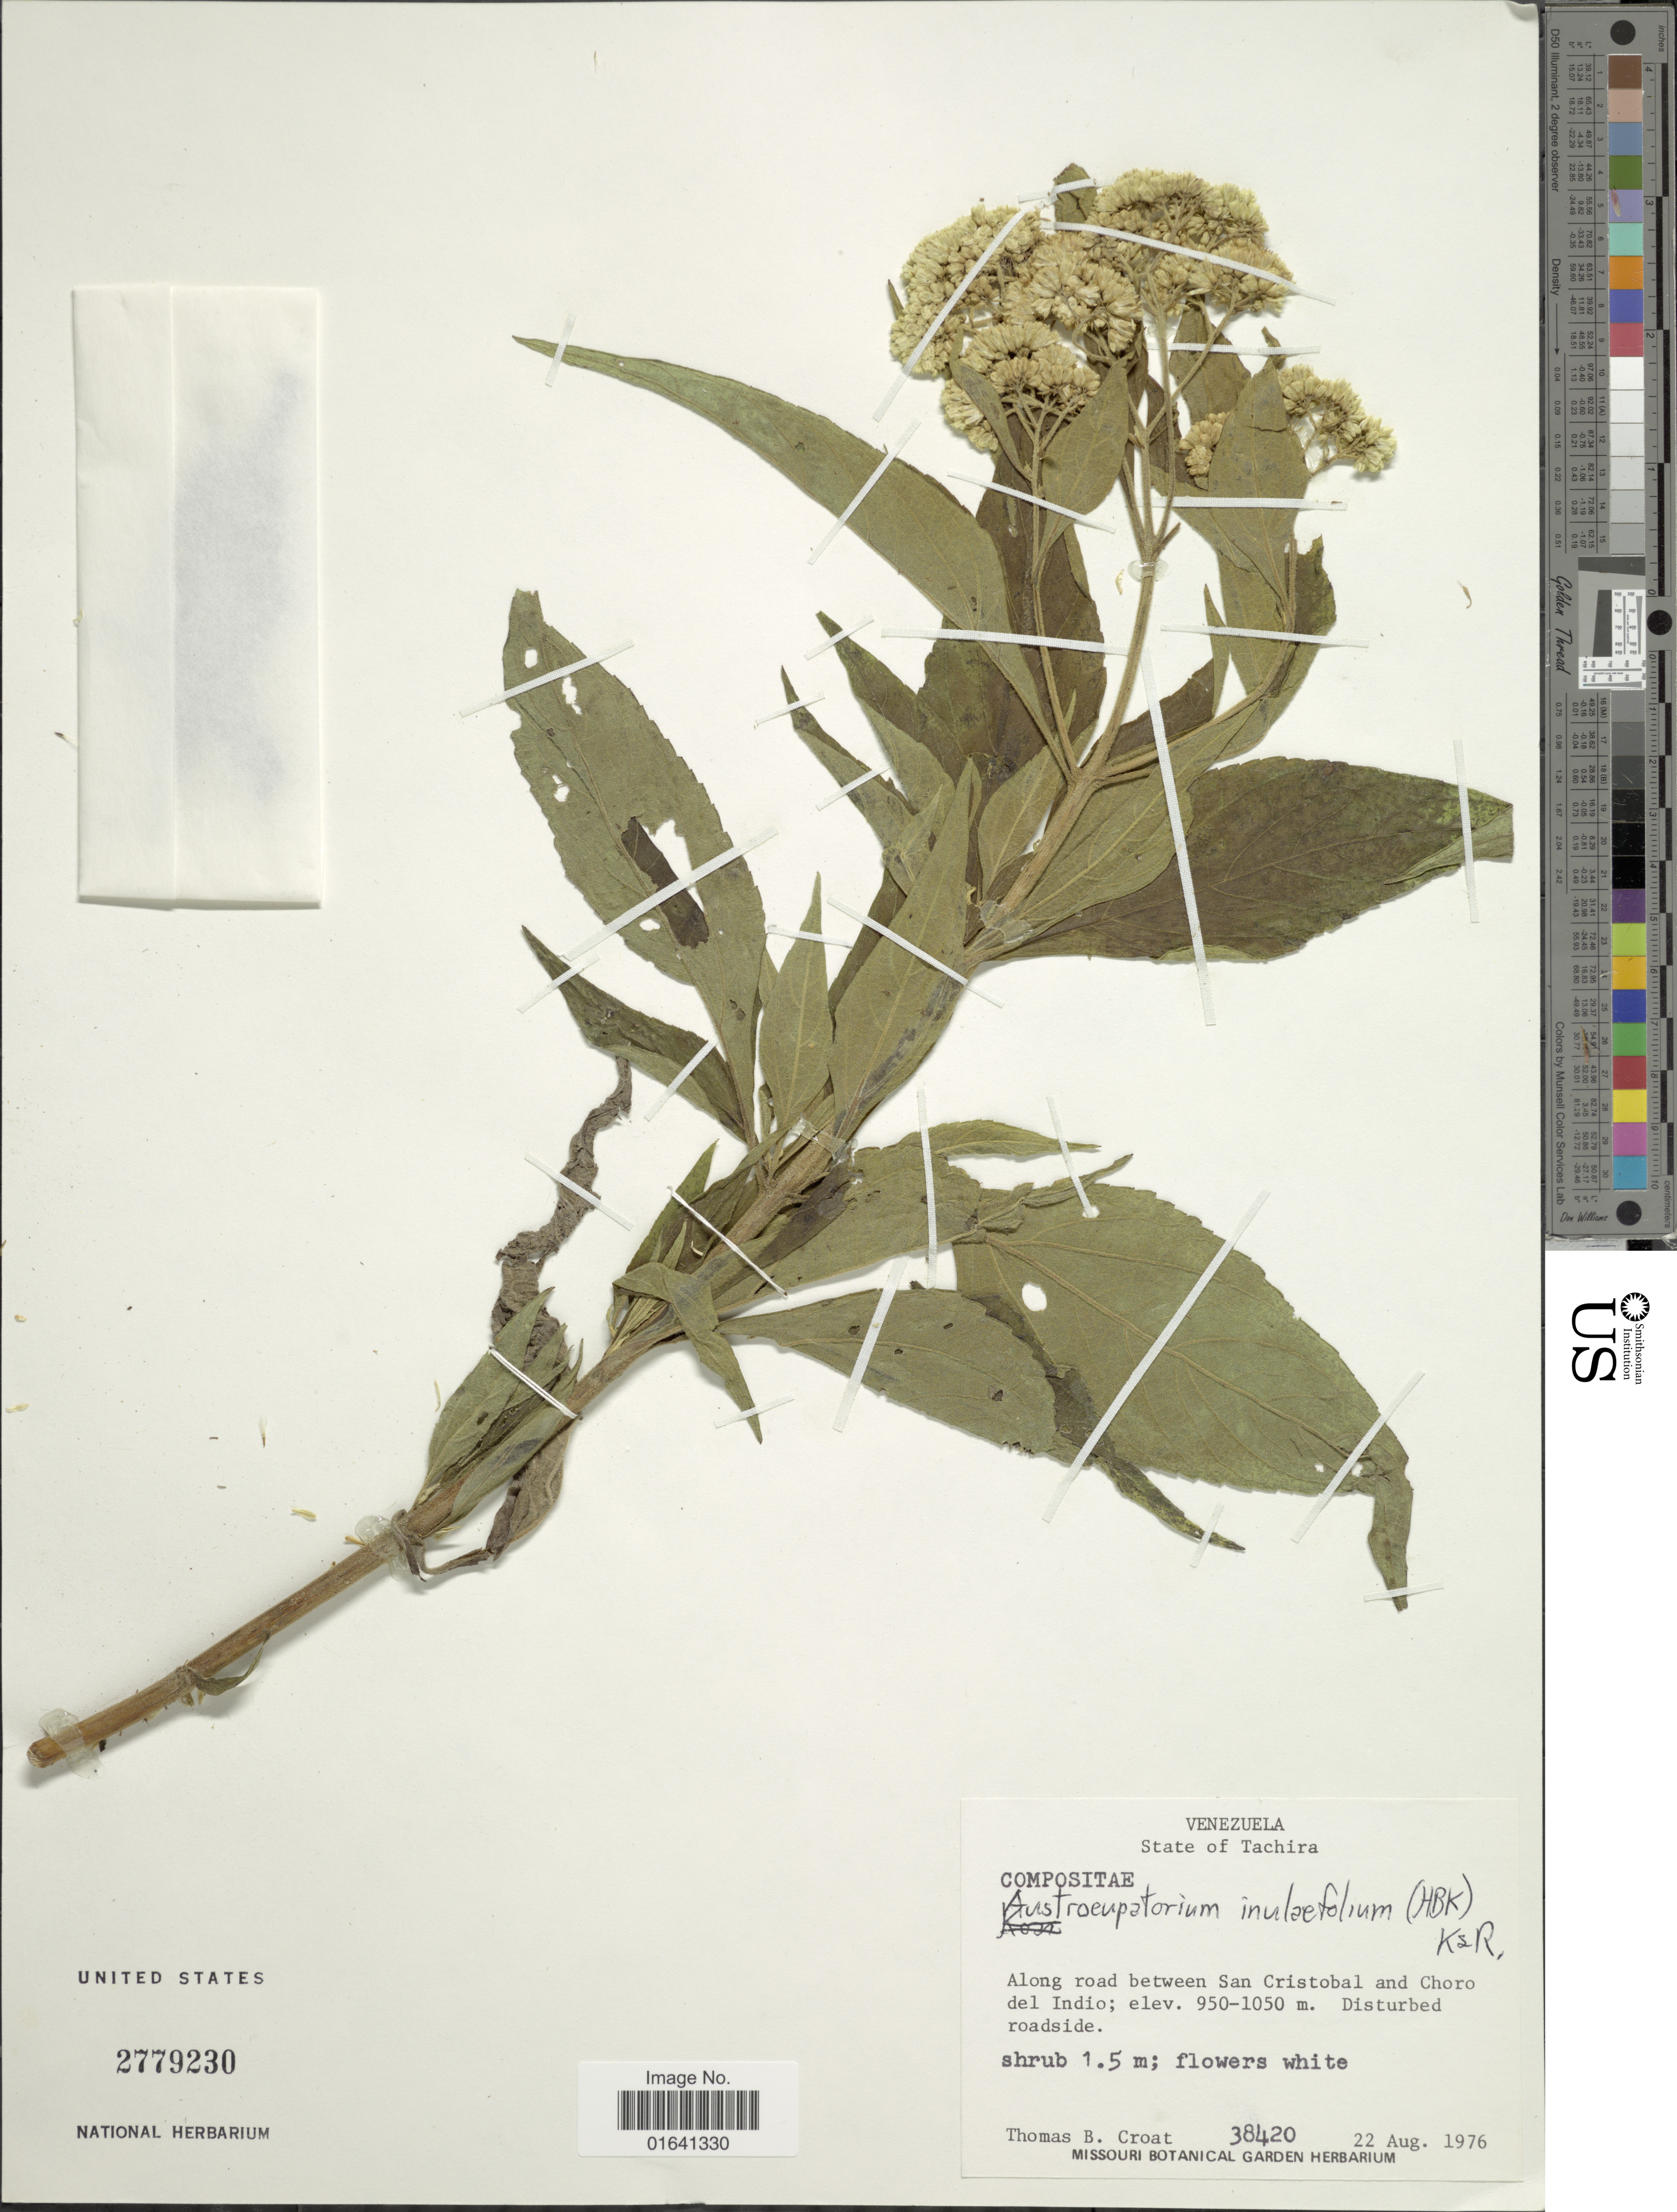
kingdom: Plantae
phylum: Tracheophyta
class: Magnoliopsida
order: Asterales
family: Asteraceae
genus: Austroeupatorium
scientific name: Austroeupatorium inulaefolium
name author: (Kunth) R.M. King & H. Rob.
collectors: T. B. Croat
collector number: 38420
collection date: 1976-08-22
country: Venezuela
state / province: Tachira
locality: Along road between San Cristobal and Choro del Indio. Disturbed roadside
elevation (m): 950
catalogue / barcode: US 2779230